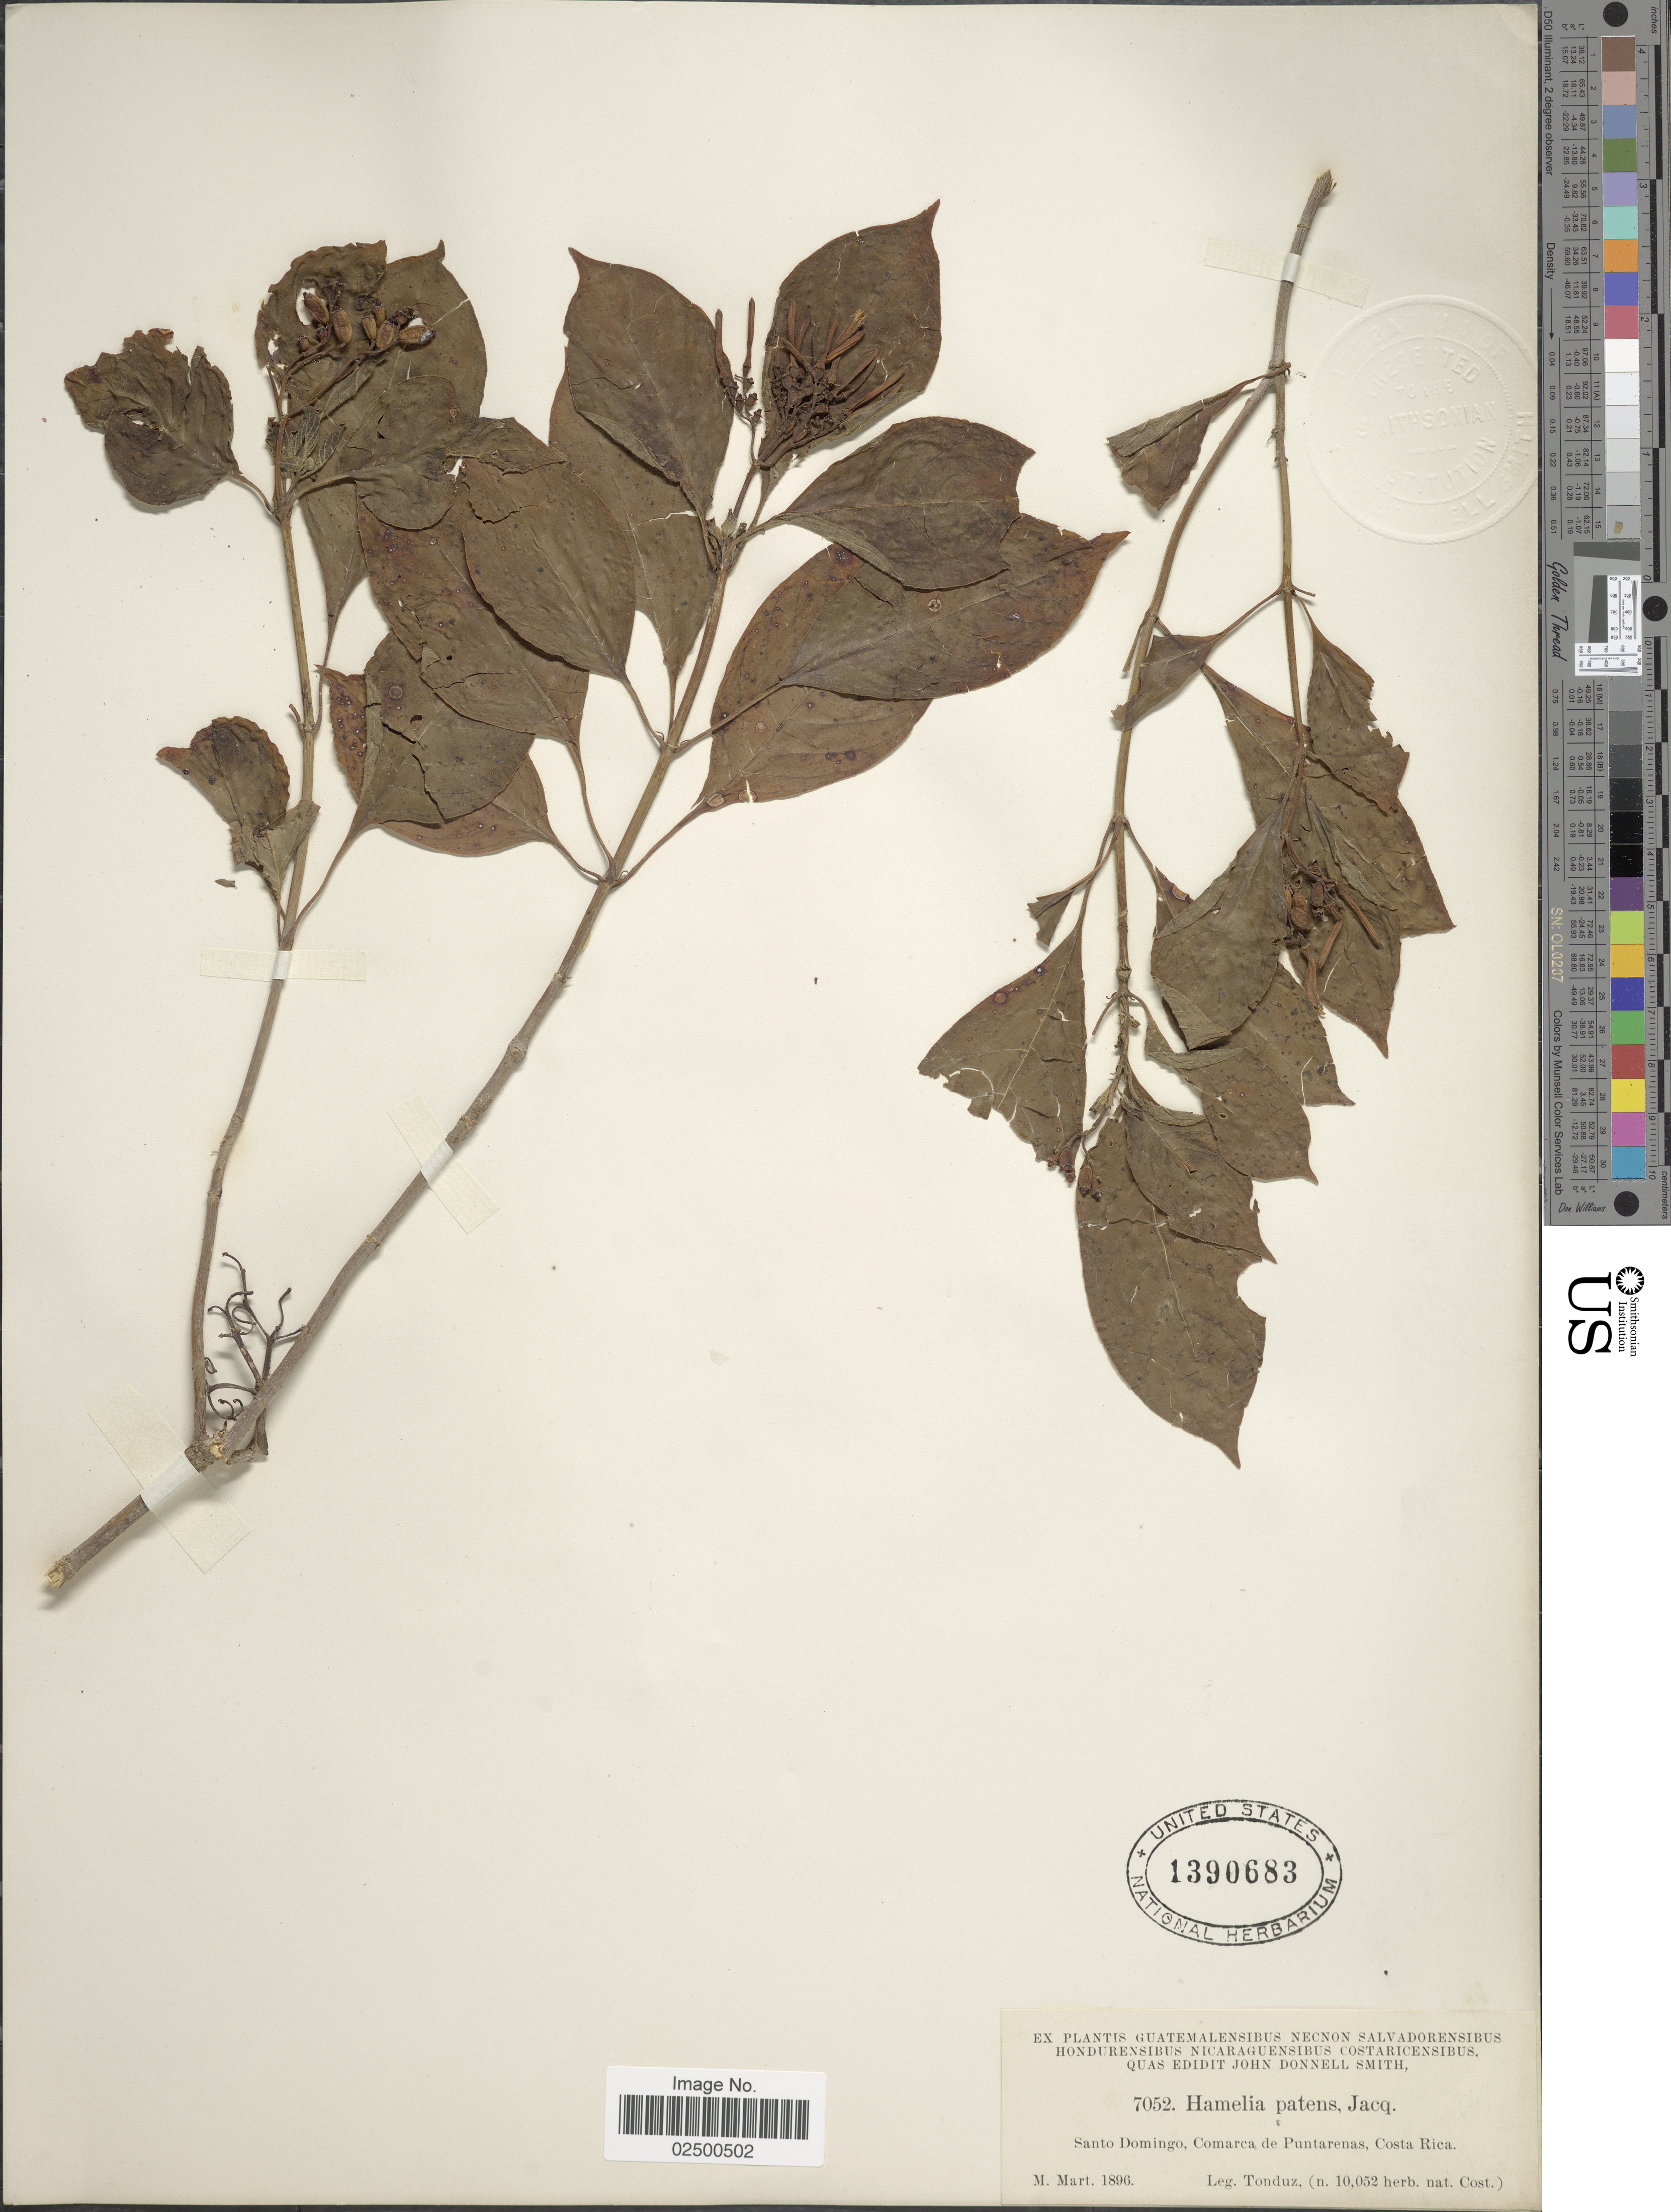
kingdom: Plantae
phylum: Tracheophyta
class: Magnoliopsida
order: Gentianales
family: Rubiaceae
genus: Hamelia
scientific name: Hamelia erecta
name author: Jacq.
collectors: A. Tonduz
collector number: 7052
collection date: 1896-03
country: Costa Rica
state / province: Puntarenas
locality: Santo Domingo, Comarca de Puntarenas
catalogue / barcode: US 1390683